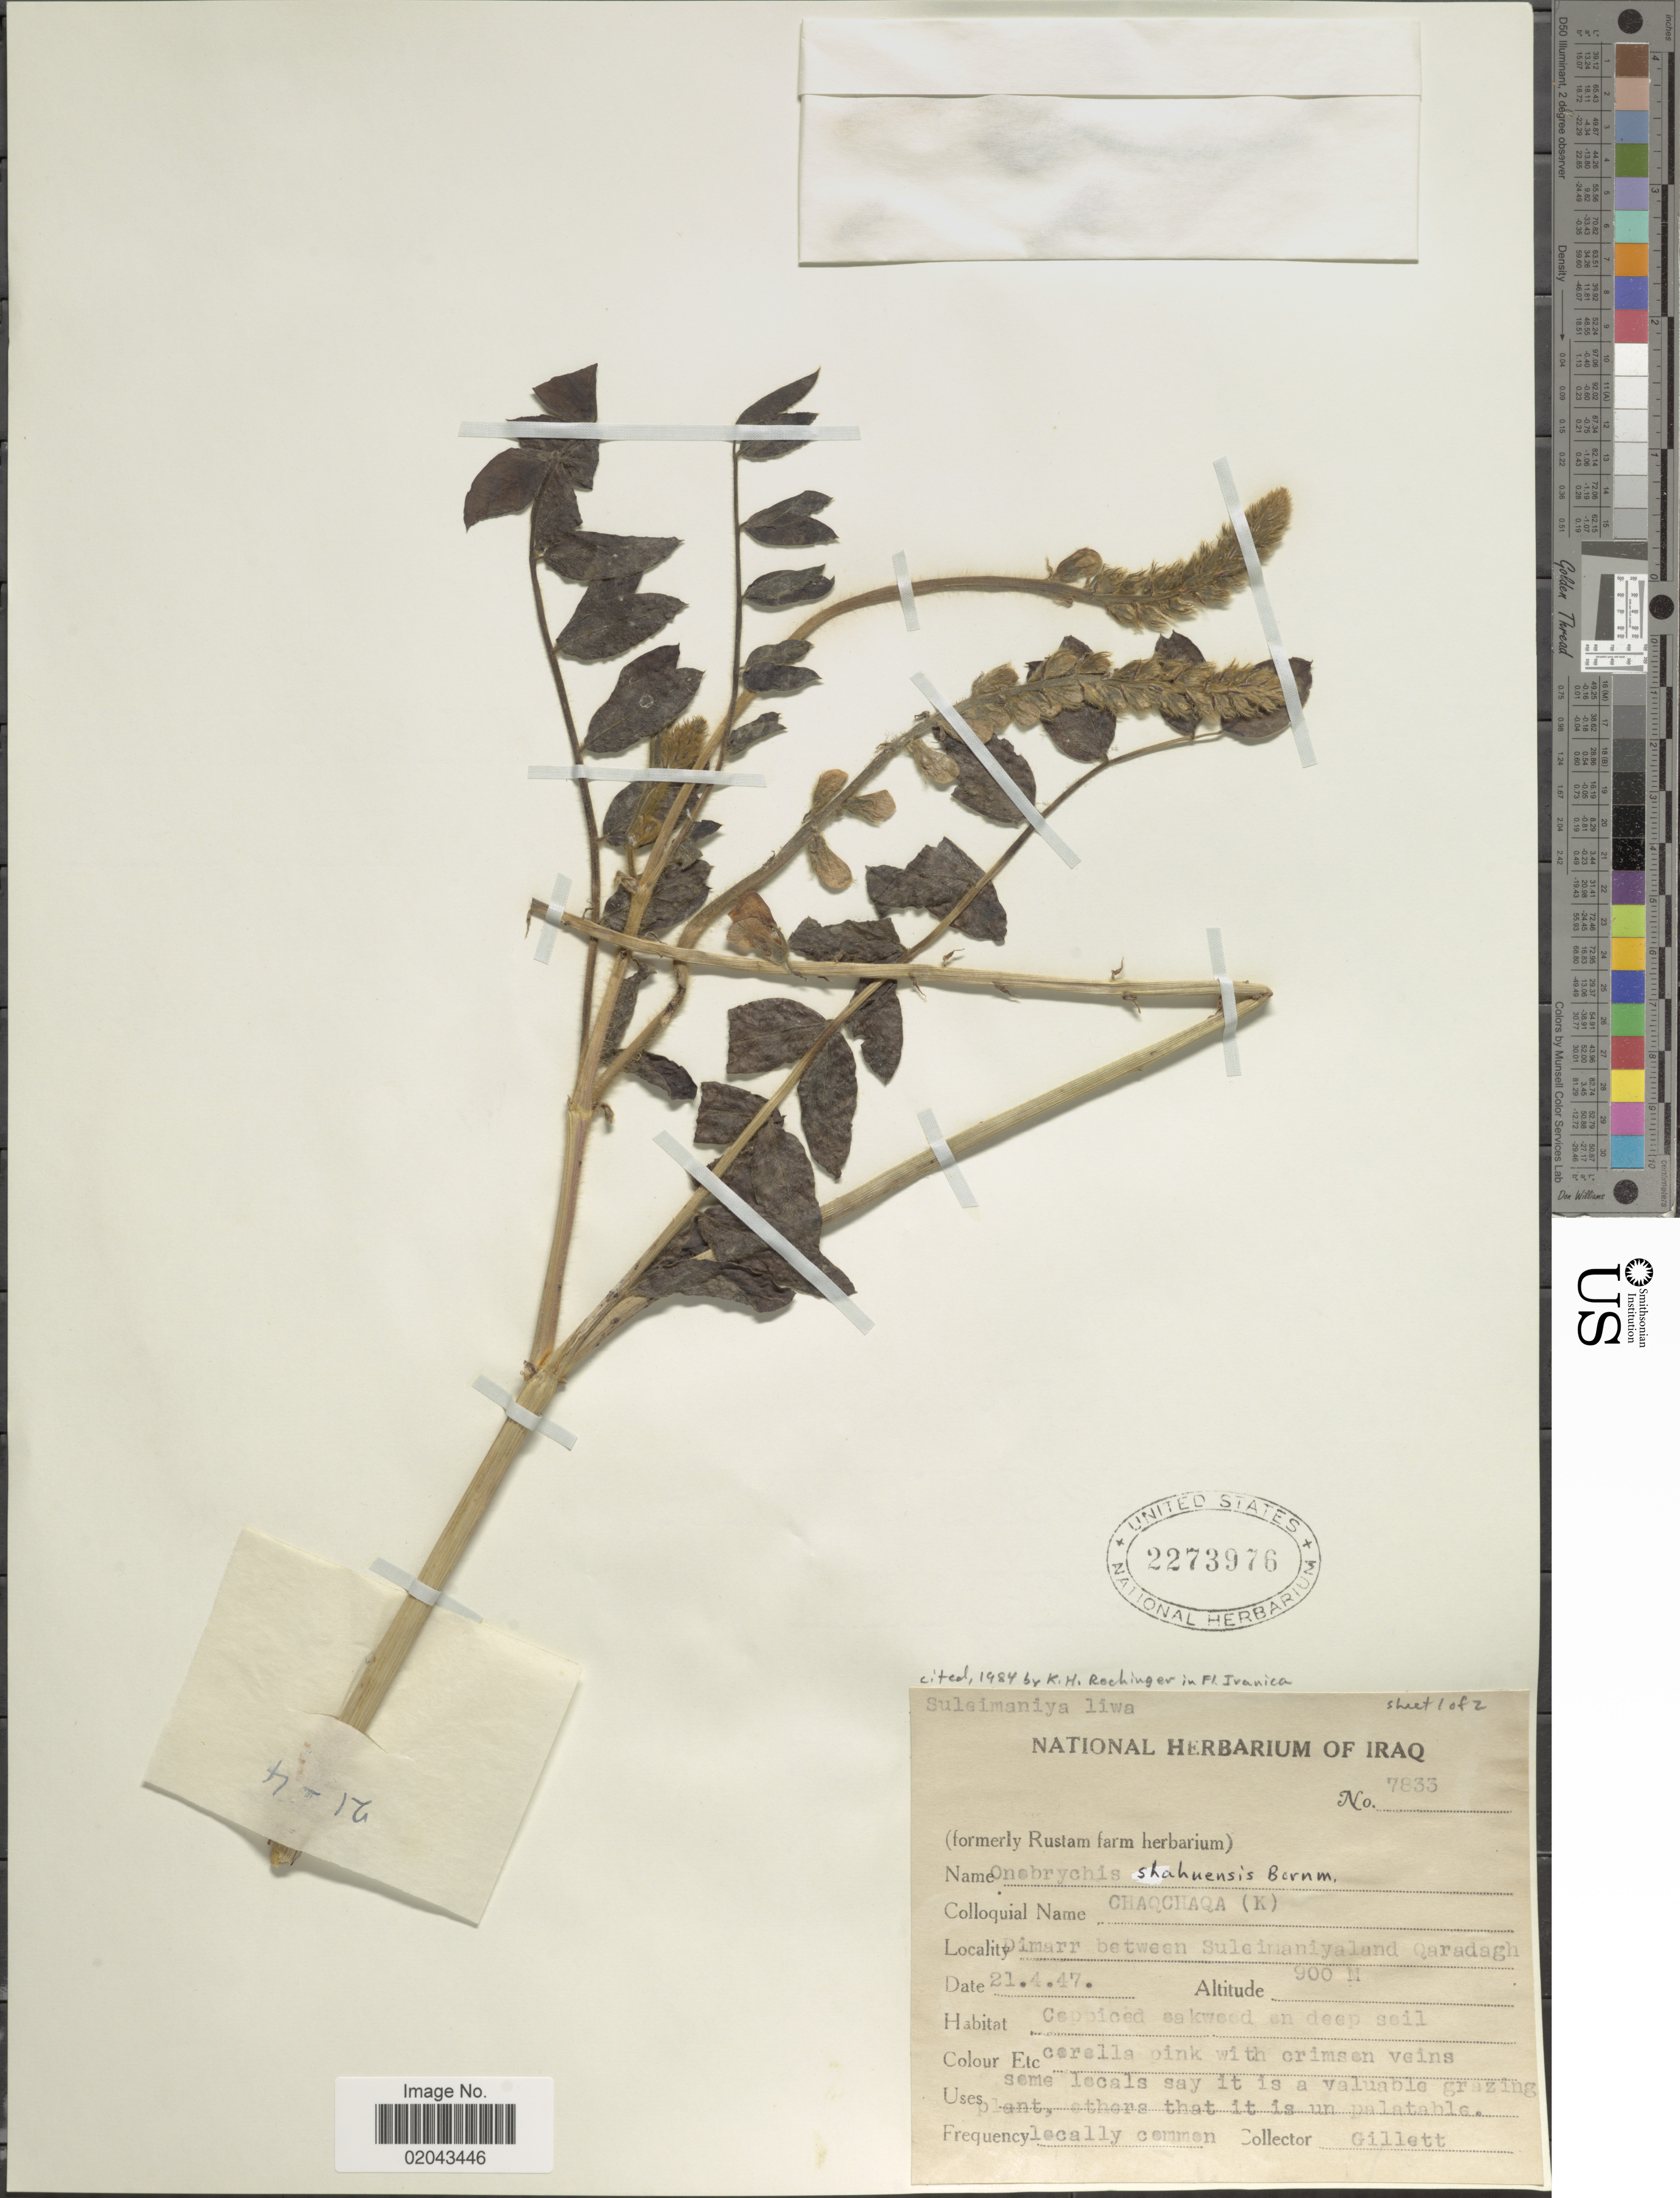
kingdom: Plantae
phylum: Tracheophyta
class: Magnoliopsida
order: Fabales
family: Fabaceae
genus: Onobrychis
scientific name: Onobrychis schahuensis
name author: Bornm.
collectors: Gillett, --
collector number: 7833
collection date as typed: Transcribed d/m/y: 21/4/47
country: Iraq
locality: Dimarr between Sulcinaniyaland Qaradagh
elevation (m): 900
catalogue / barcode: US 2273976